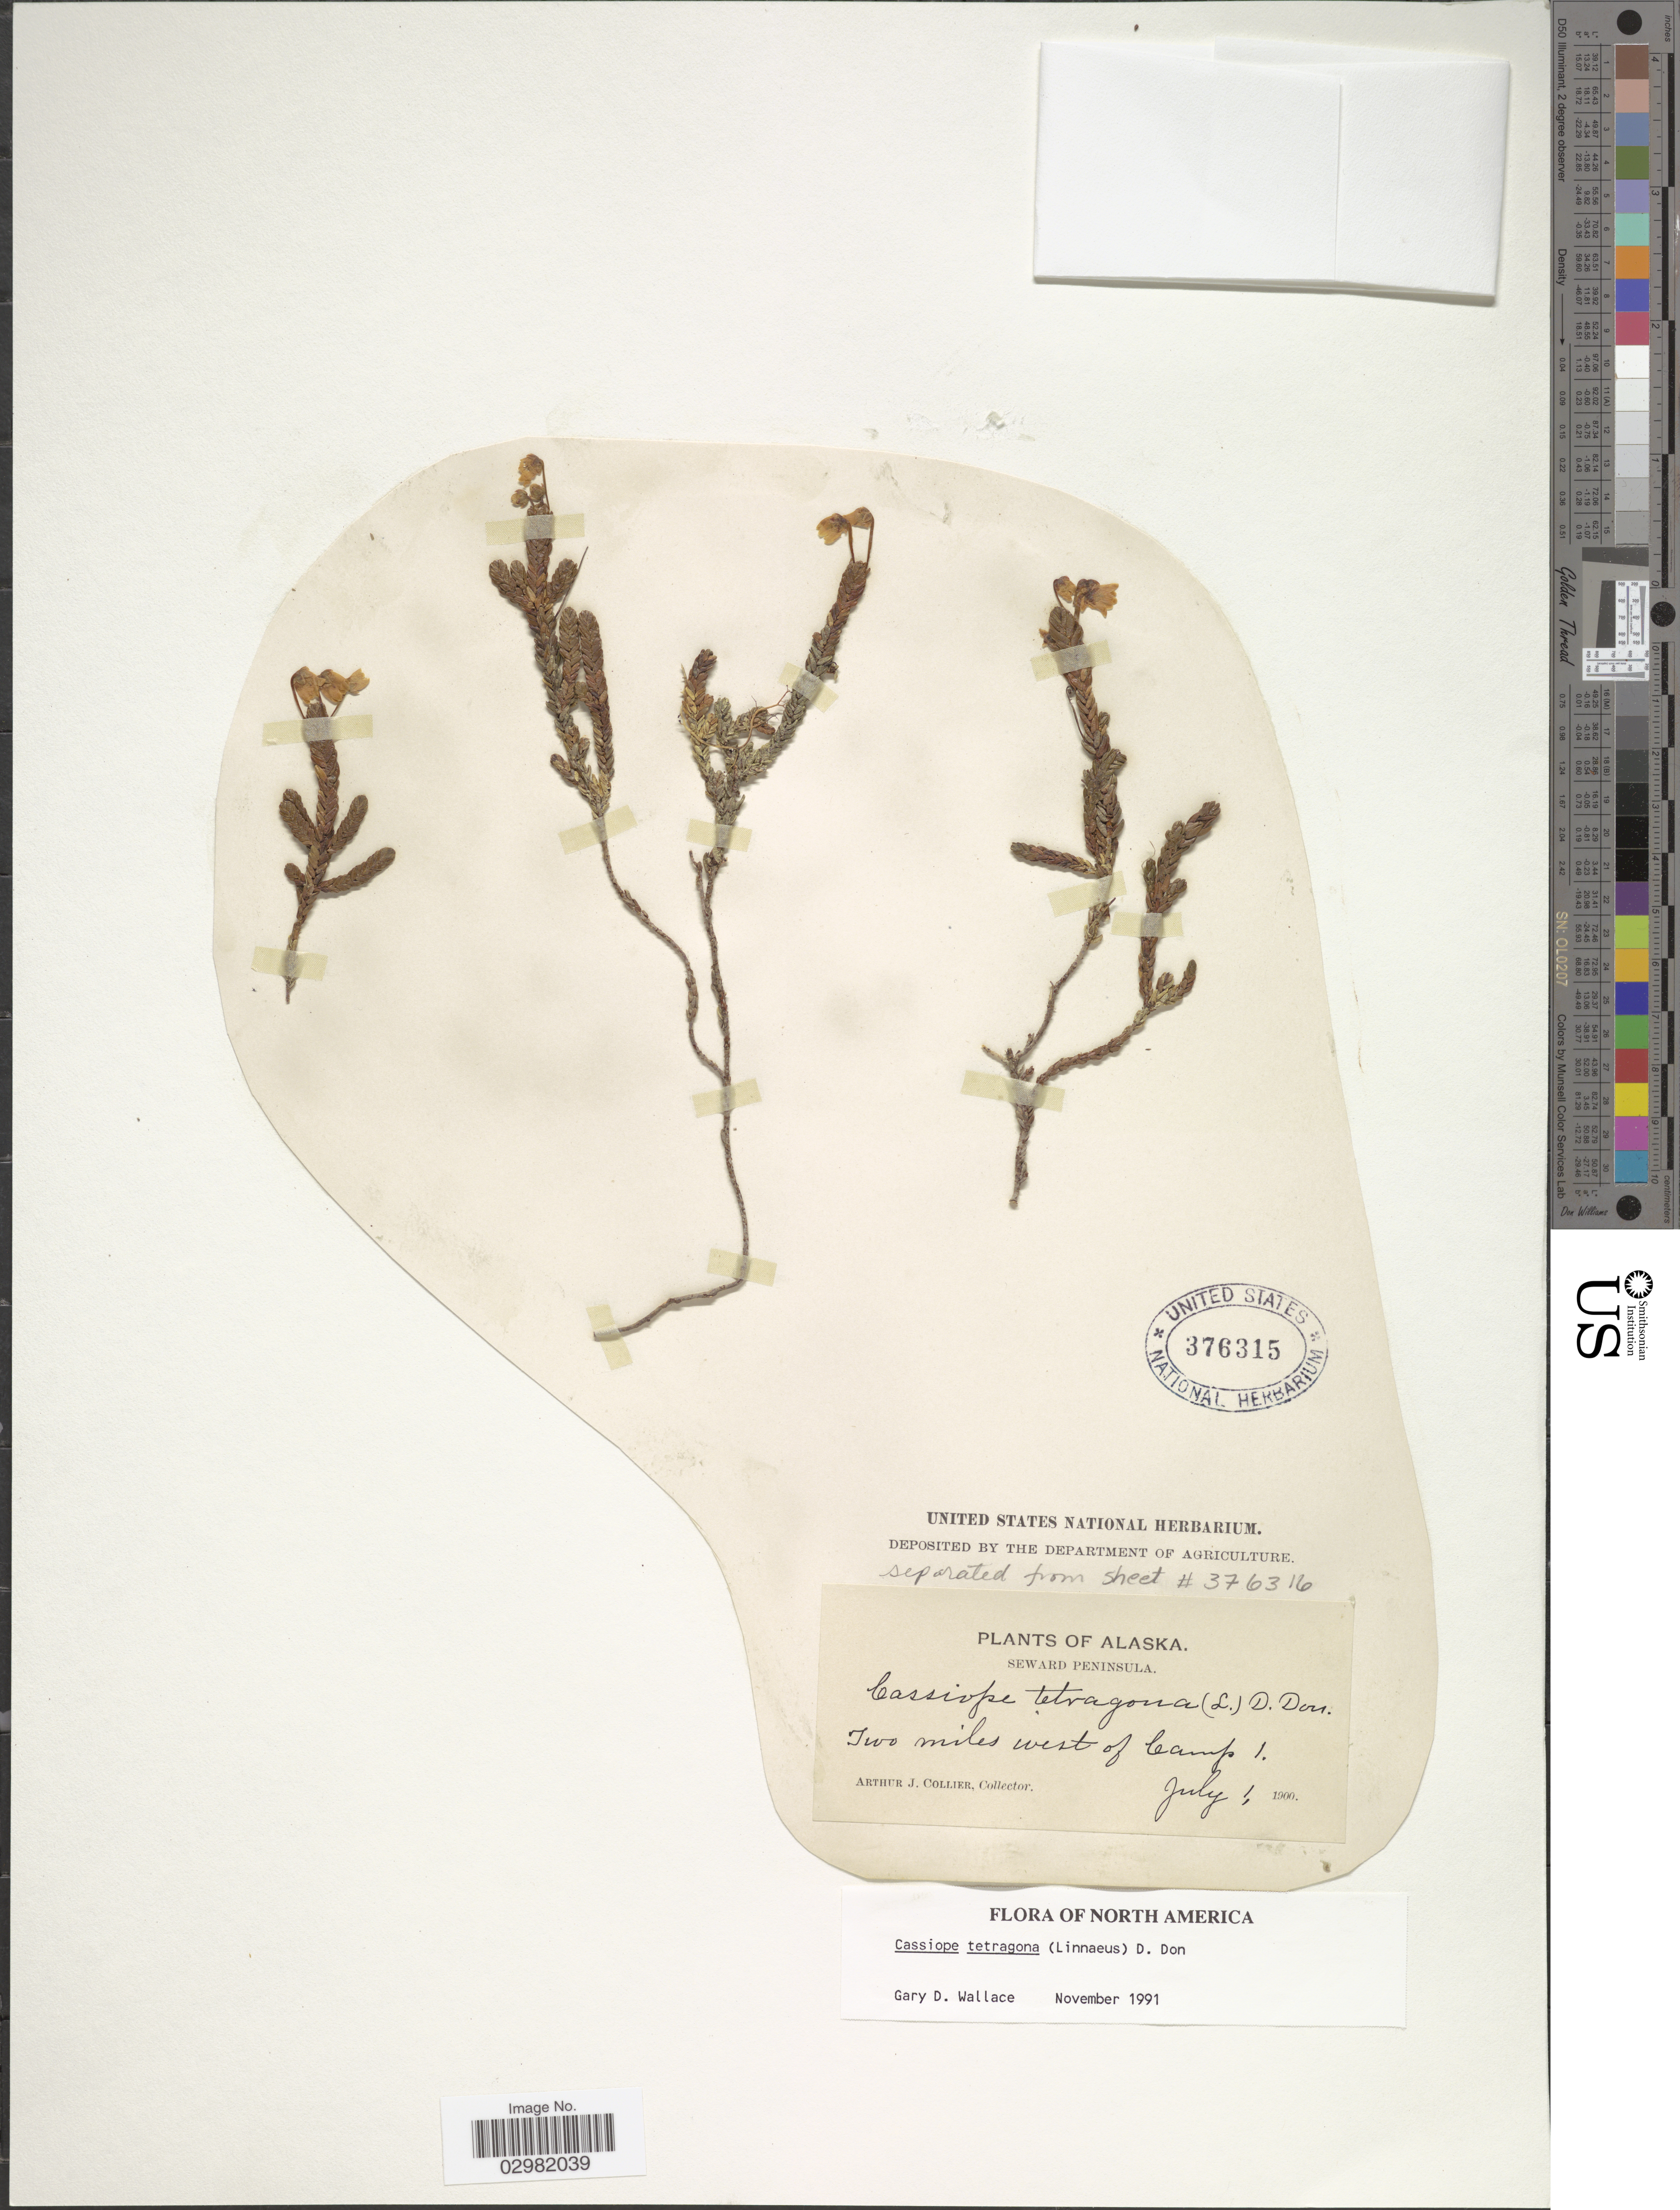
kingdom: Plantae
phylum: Tracheophyta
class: Magnoliopsida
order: Ericales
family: Ericaceae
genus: Cassiope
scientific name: Cassiope tetragona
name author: (L.) D. Don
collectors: A. Collier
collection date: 1900-07-01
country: United States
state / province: Alaska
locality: Seward Peninsula. Two miles west of Camp 1.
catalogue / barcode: US 376315